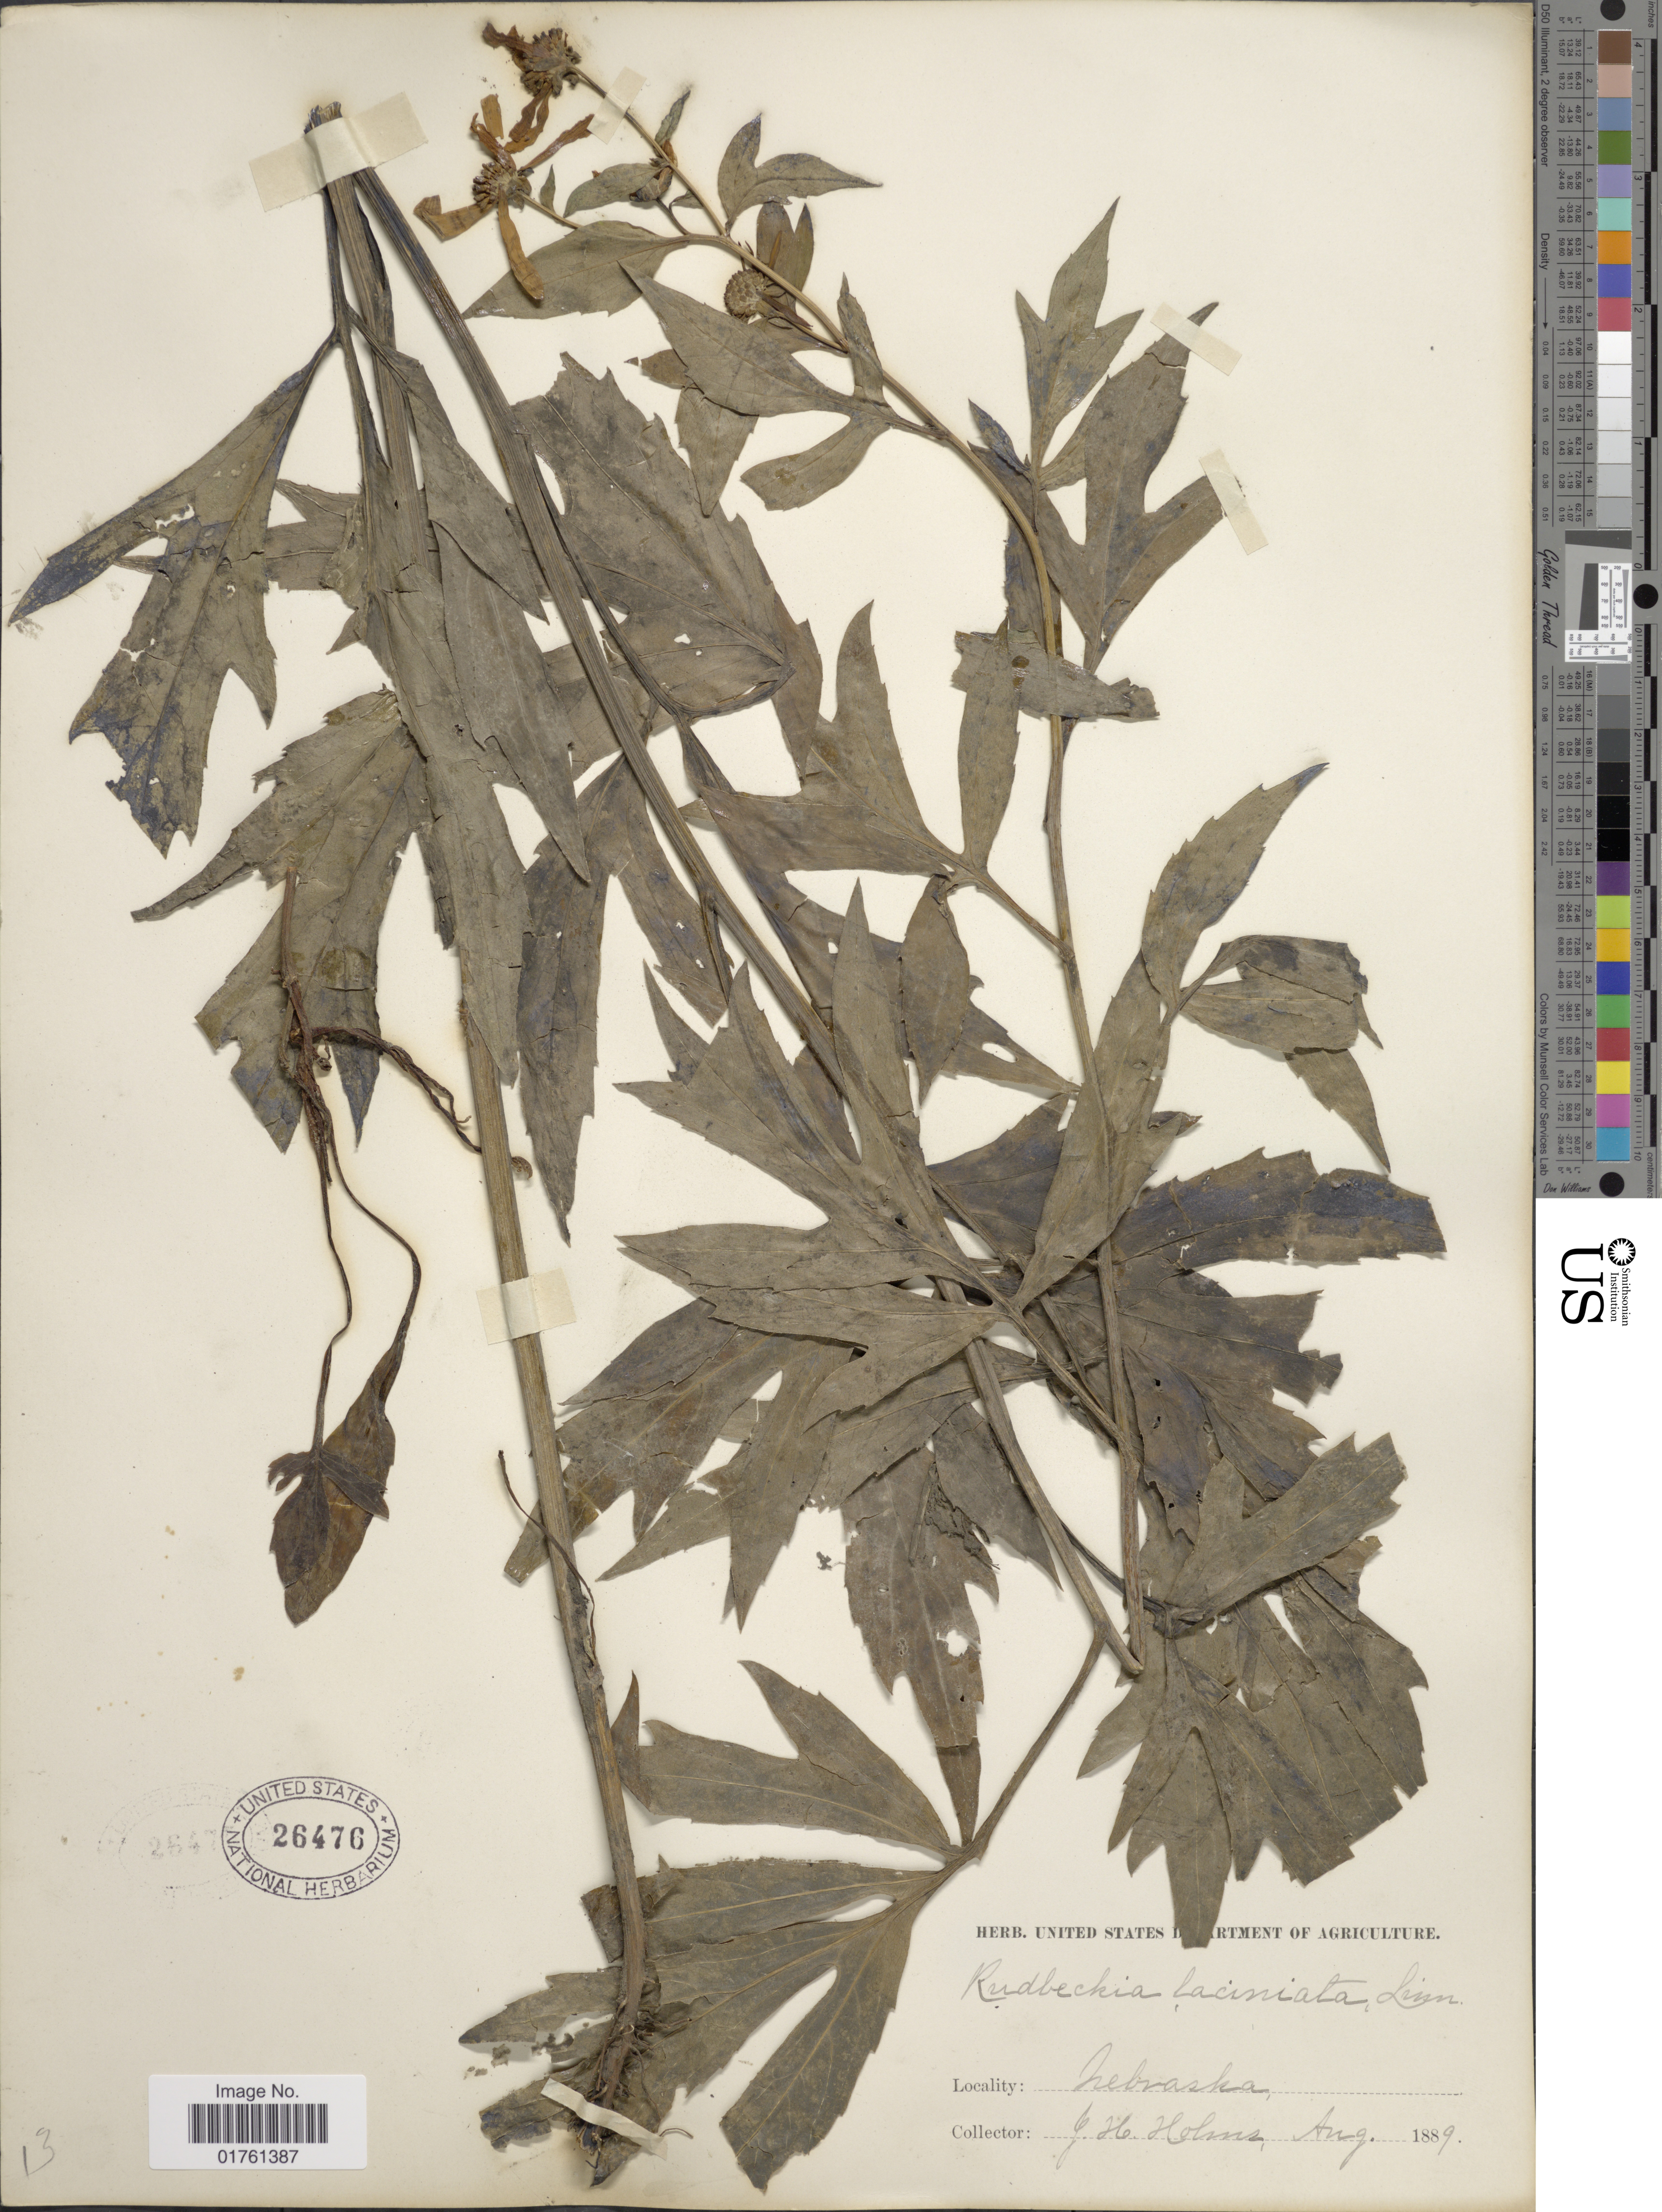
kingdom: Plantae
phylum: Tracheophyta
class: Magnoliopsida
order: Asterales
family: Asteraceae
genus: Rudbeckia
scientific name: Rudbeckia laciniata var. laciniata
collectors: J. H. Holms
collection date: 1889-08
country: United States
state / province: Nebraska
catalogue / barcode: US 26476